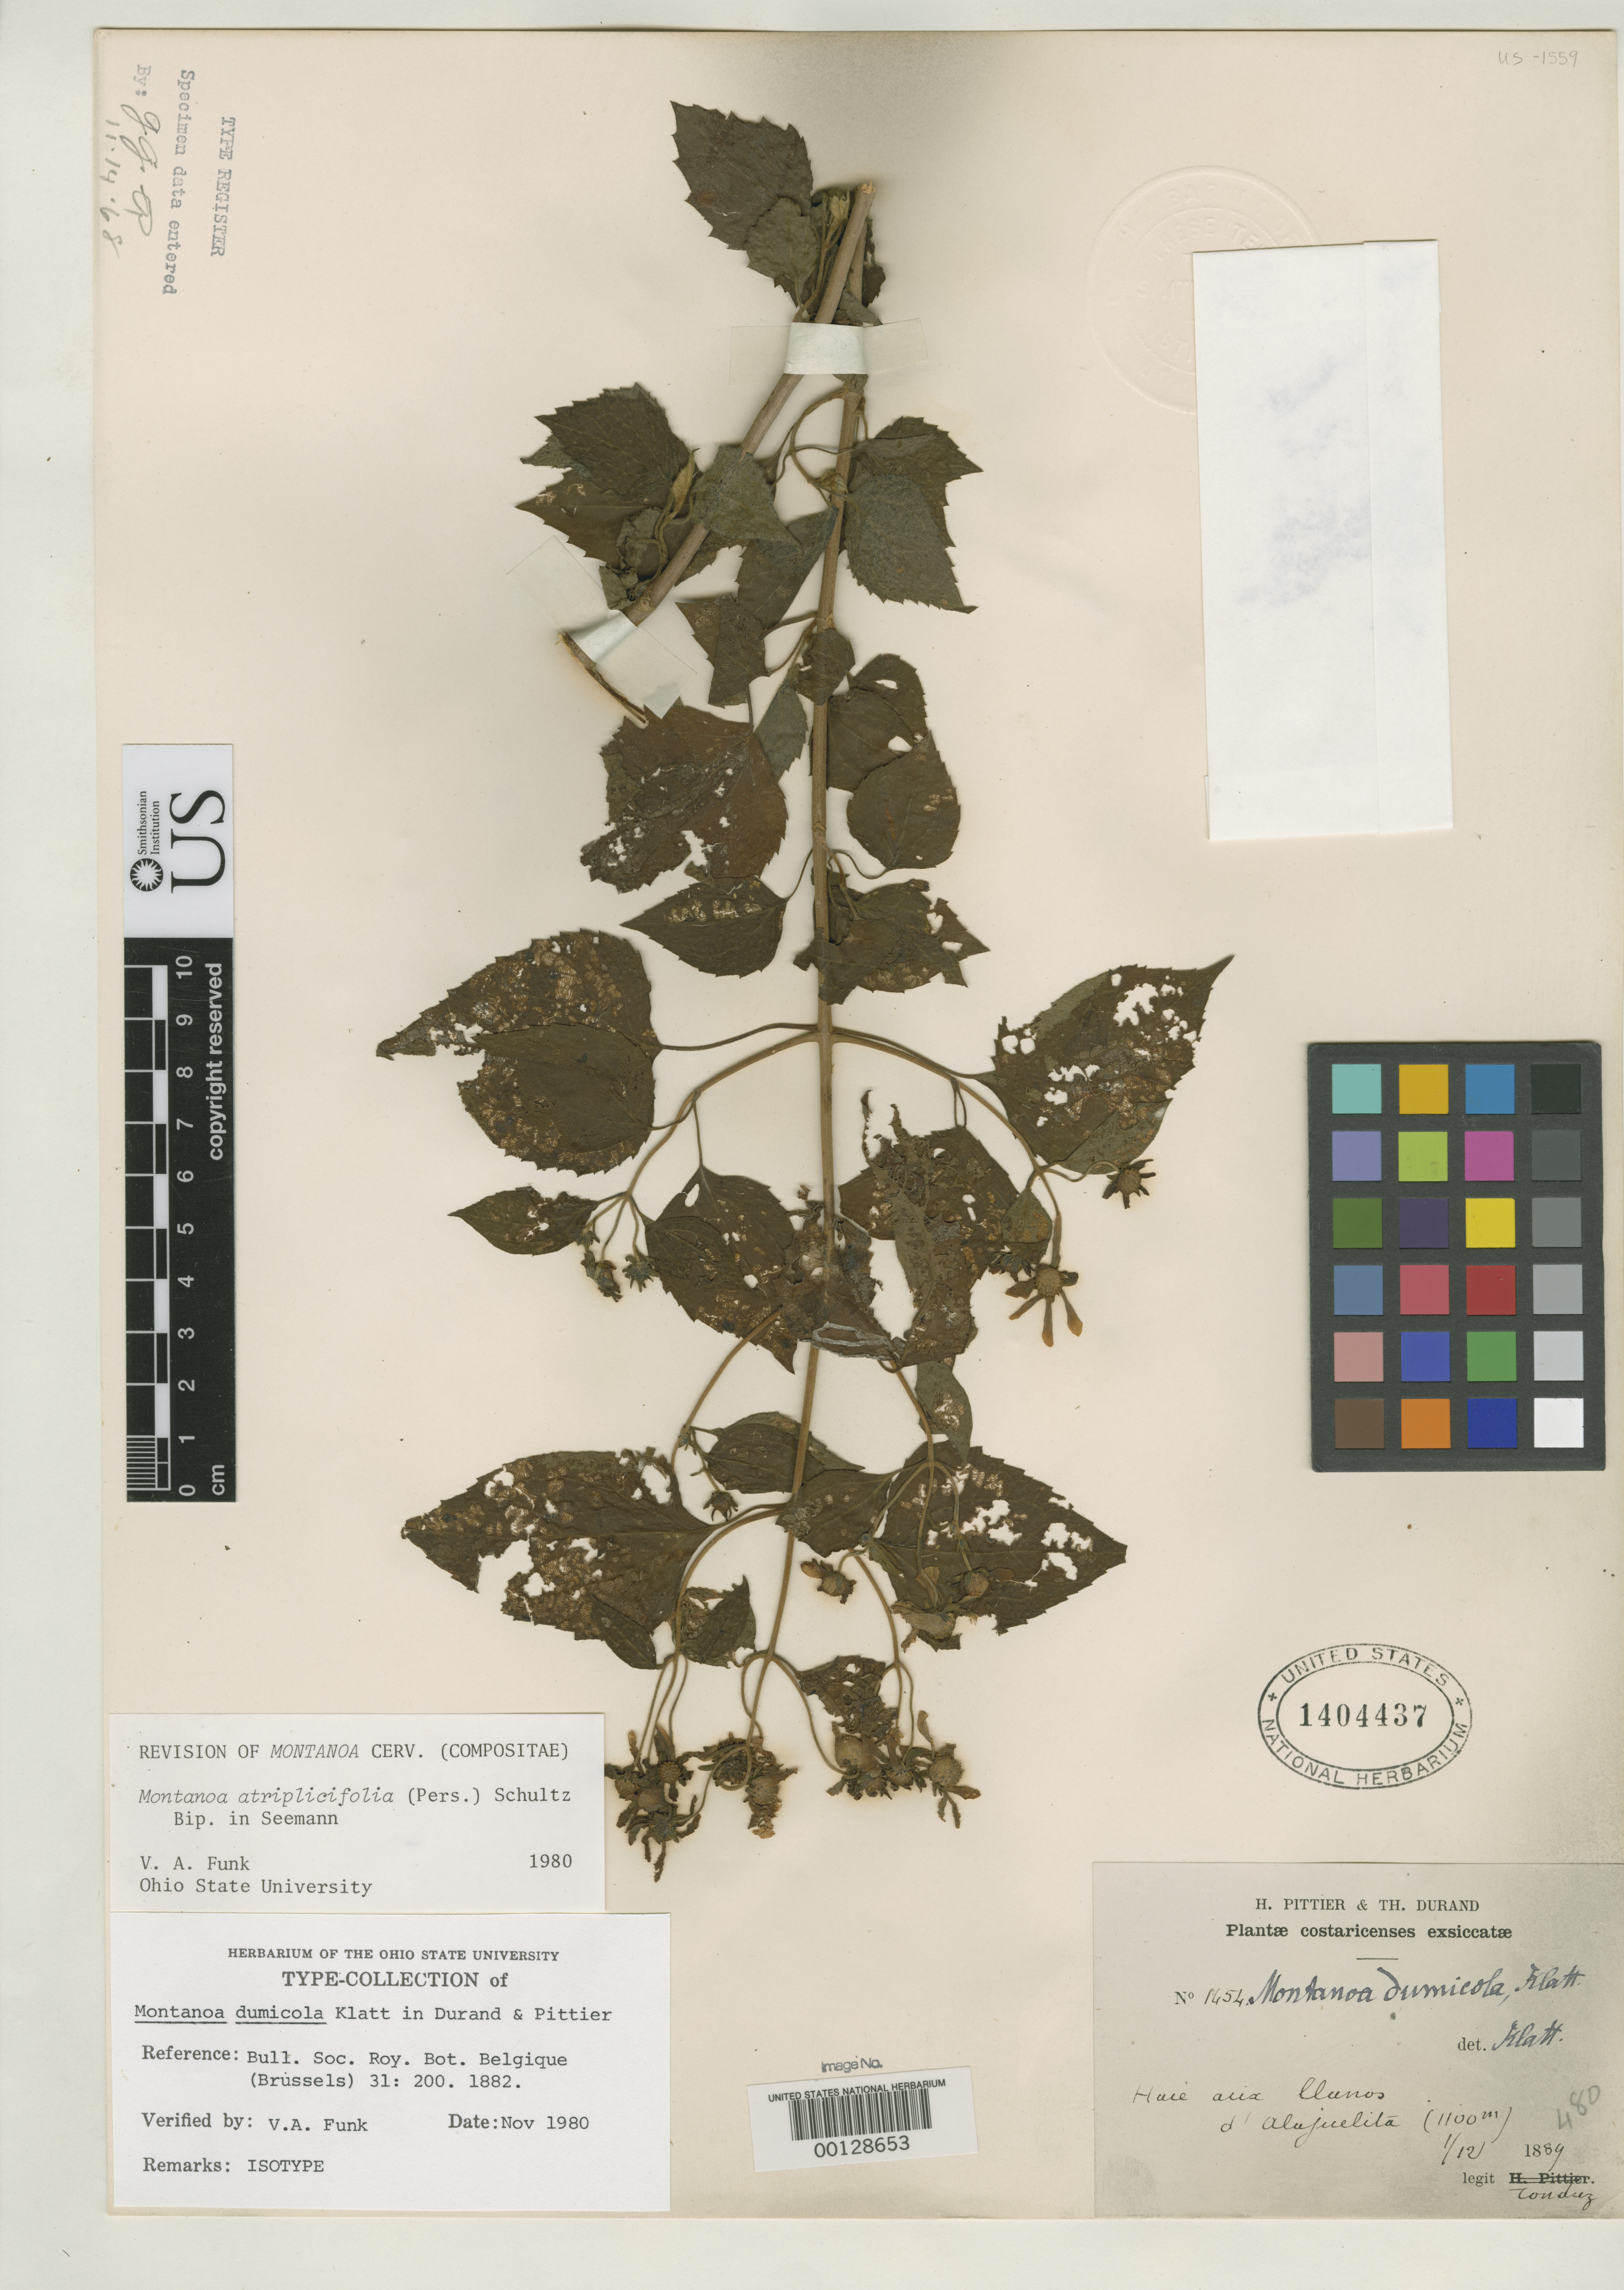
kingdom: Plantae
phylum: Tracheophyta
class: Magnoliopsida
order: Asterales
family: Asteraceae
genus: Montanoa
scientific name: Montanoa dumicola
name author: Klatt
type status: Type Collection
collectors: A. Tonduz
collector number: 1454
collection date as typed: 1899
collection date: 1899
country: Costa Rica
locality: Alajuelita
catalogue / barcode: US 1404437